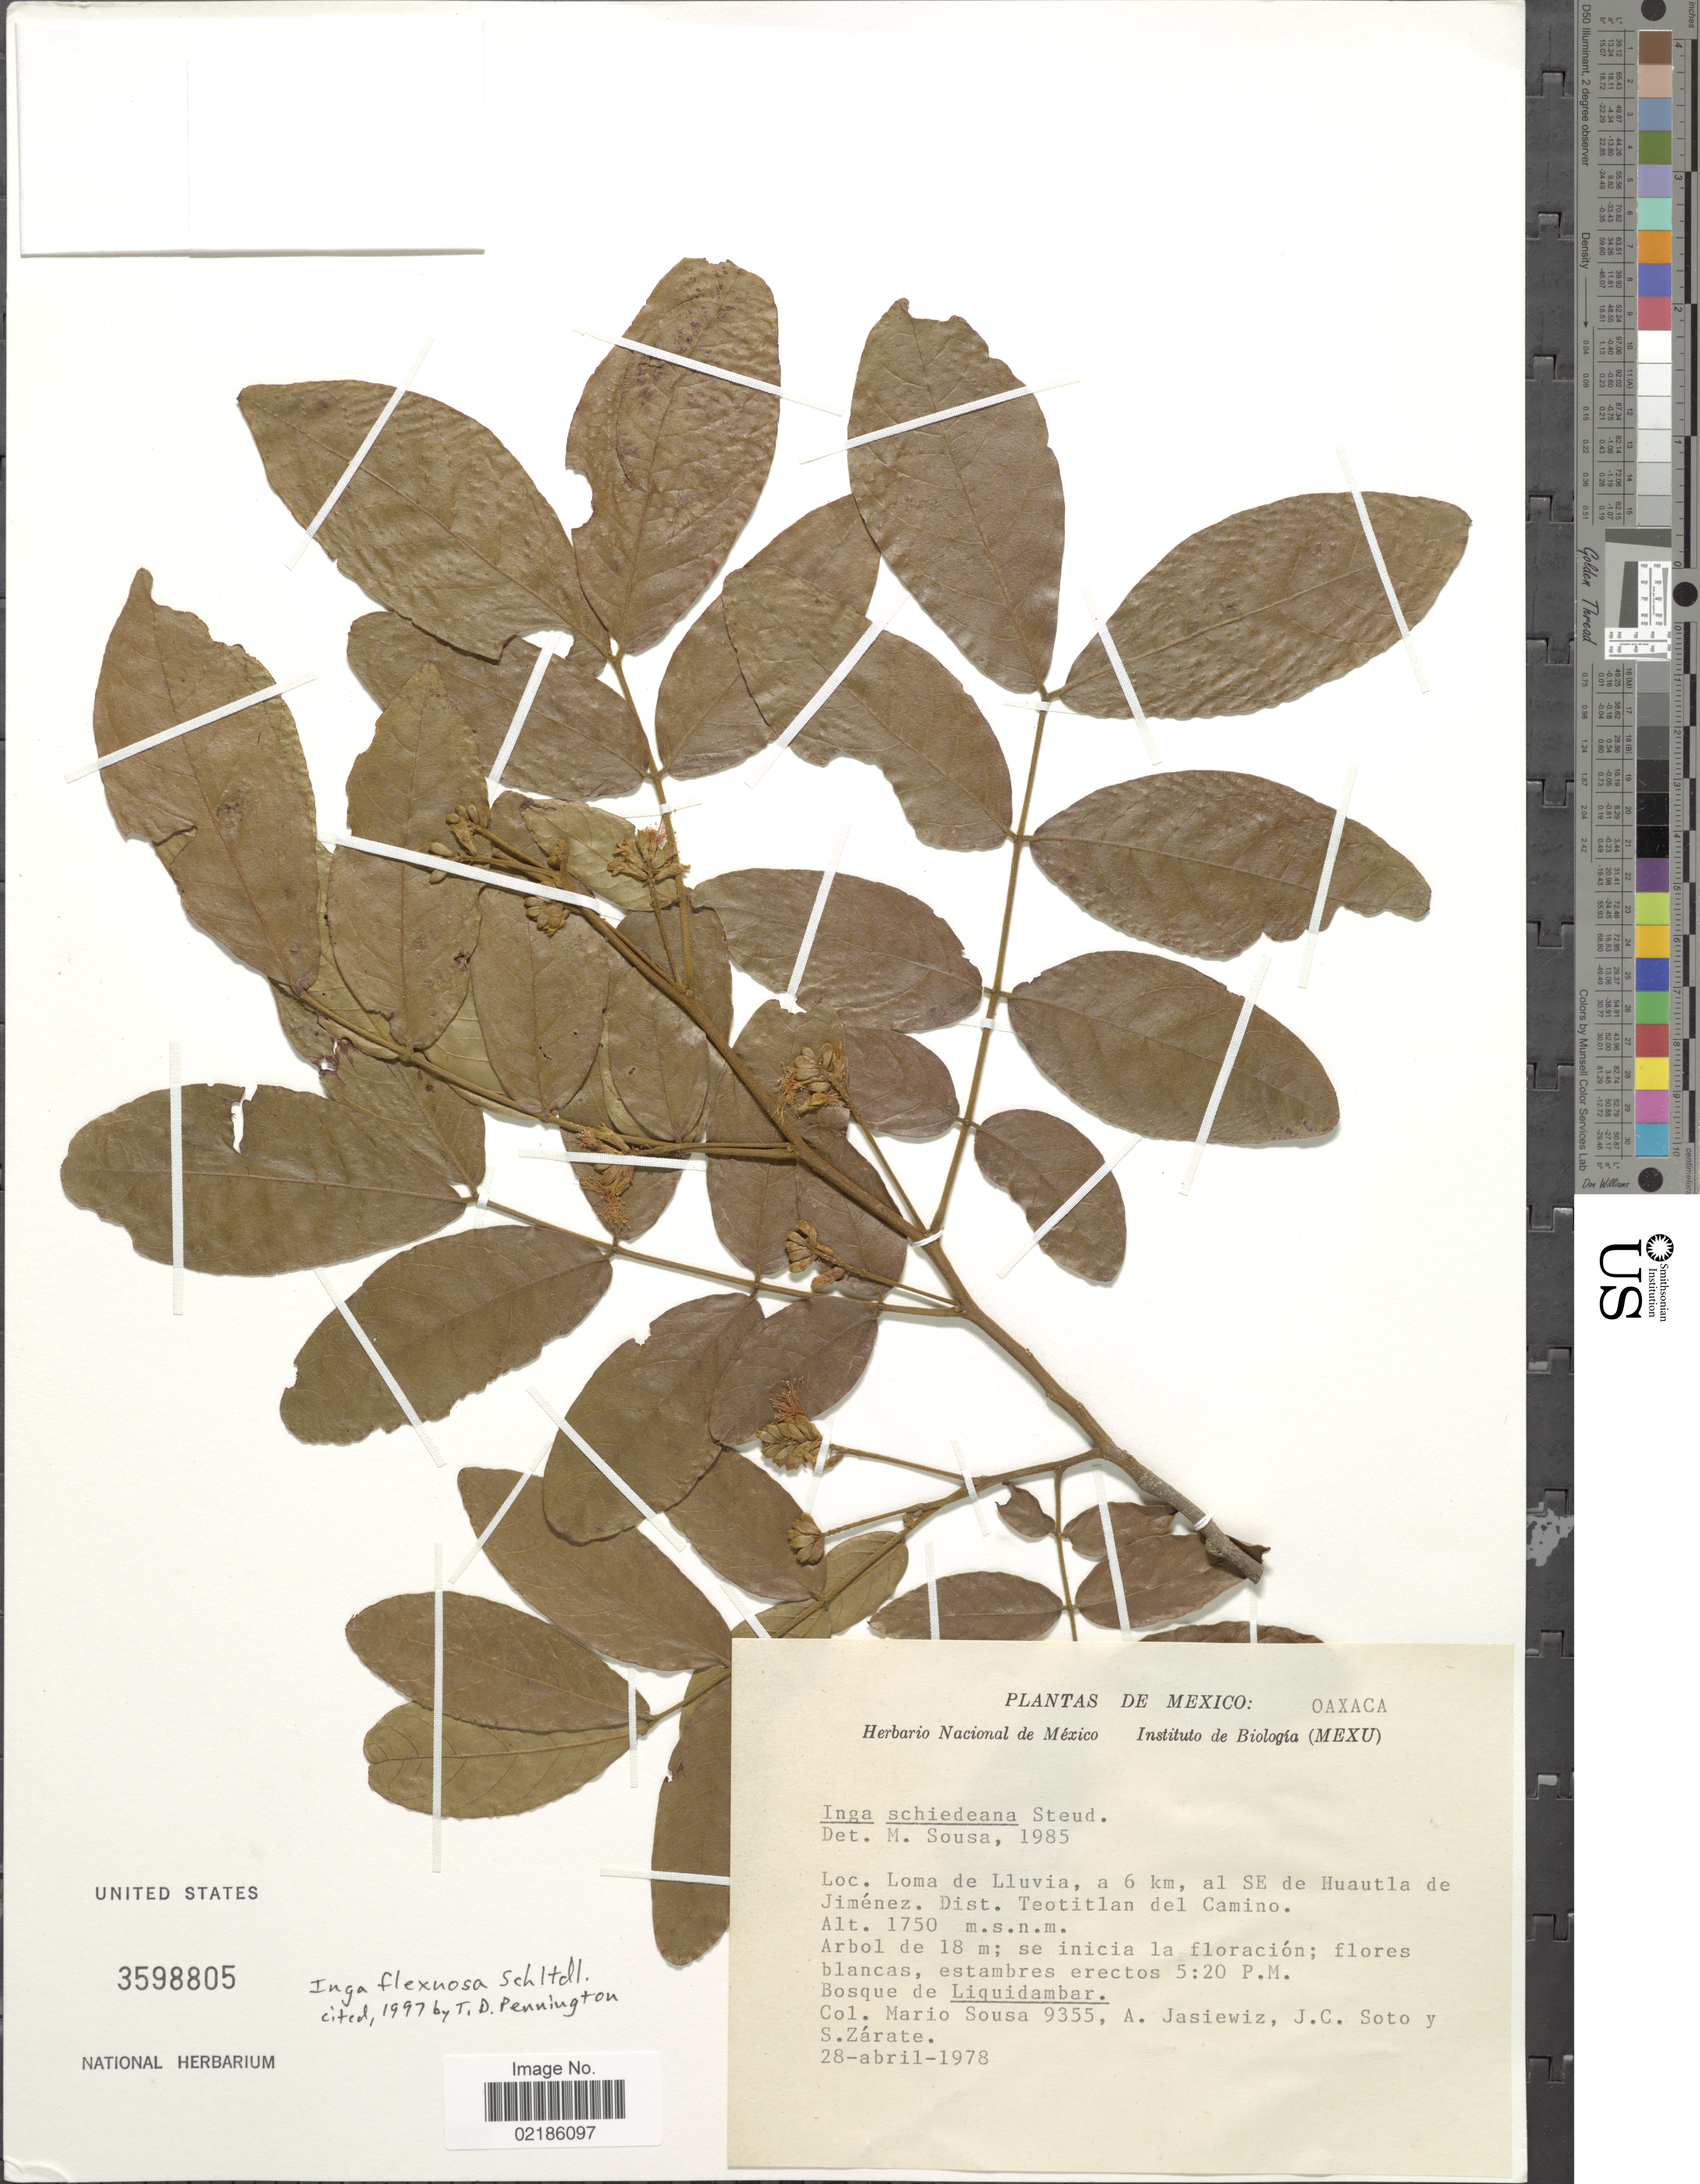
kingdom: Plantae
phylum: Tracheophyta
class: Magnoliopsida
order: Fabales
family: Fabaceae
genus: Inga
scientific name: Inga flexuosa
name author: Steud.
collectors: M. Sousa S., A. Jasiewicz, J. Soto & S. Zárate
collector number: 9355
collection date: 1978-04-28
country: Mexico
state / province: Oaxaca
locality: Loma de Lluvia, a 6 km, al SE de Huautla de Jimenez, Dist. Teotitlan del Camino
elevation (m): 1750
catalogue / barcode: US 3598805